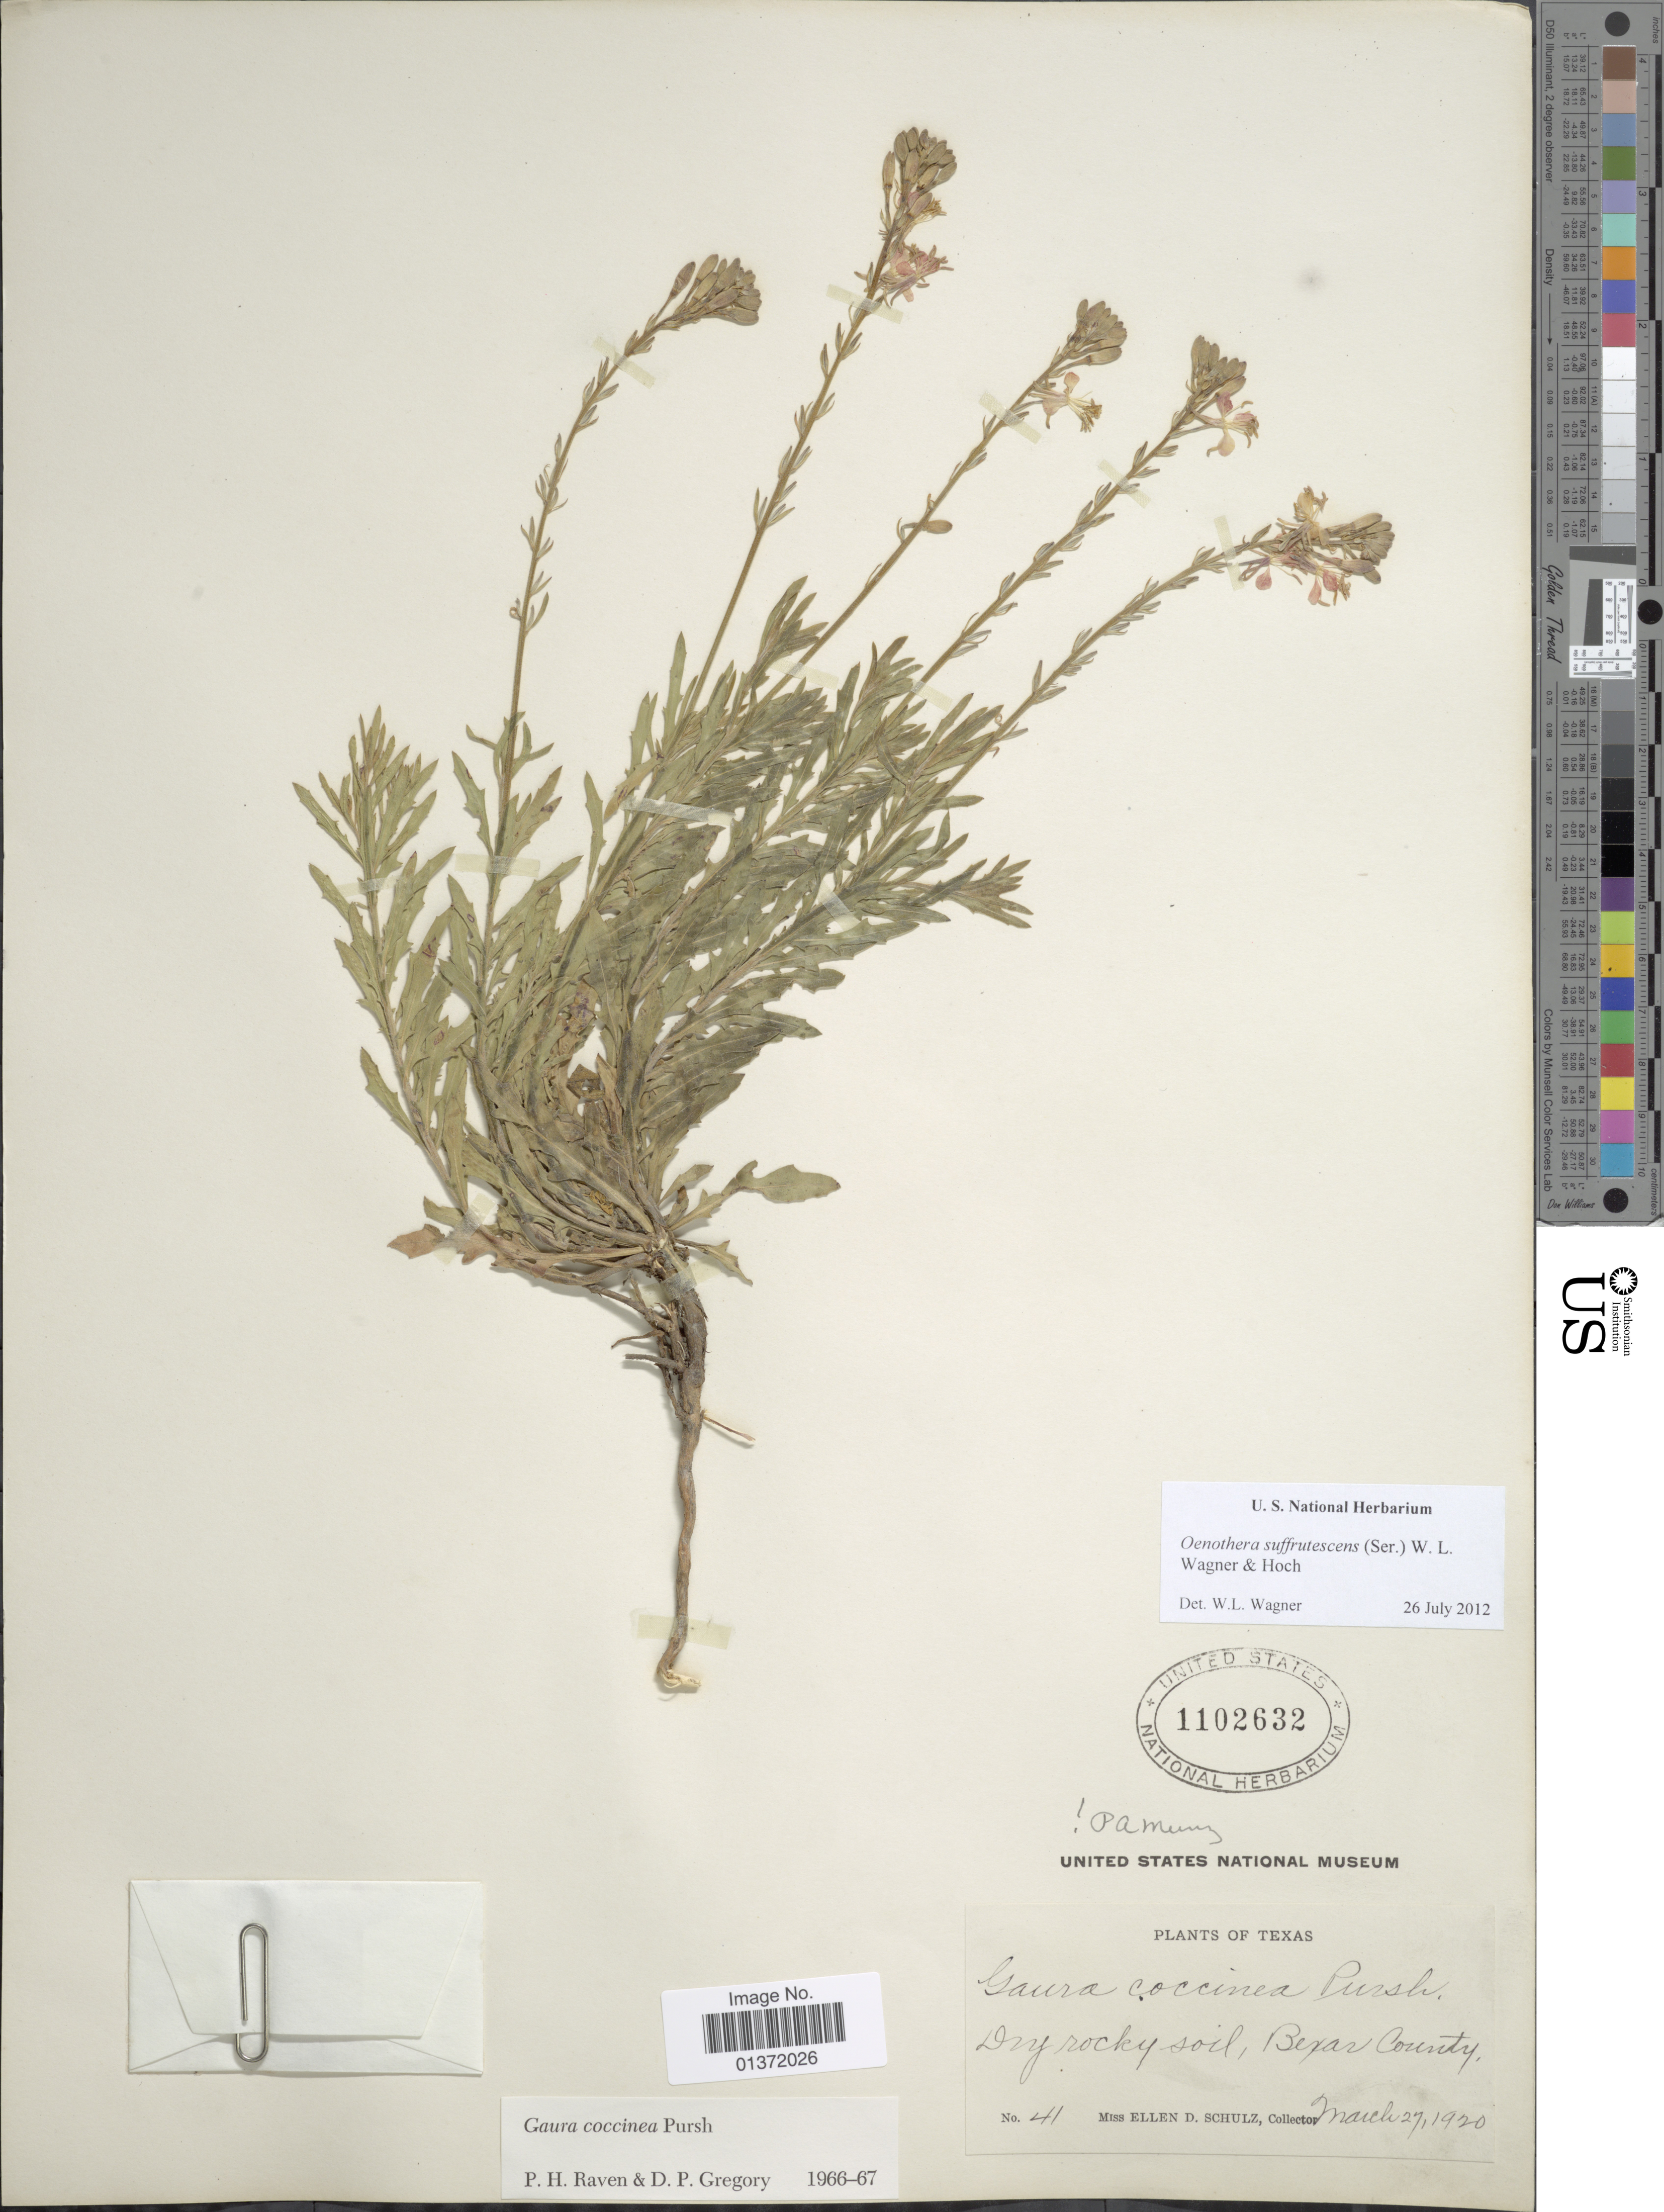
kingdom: Plantae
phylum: Tracheophyta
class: Magnoliopsida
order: Myrtales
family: Onagraceae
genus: Oenothera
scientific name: Oenothera suffrutescens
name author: (Ser.) W.L. Wagner & Hoch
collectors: E. D. Schulz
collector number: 41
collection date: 1920-03-27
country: United States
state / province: Texas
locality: Bexar County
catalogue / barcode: US 1102632